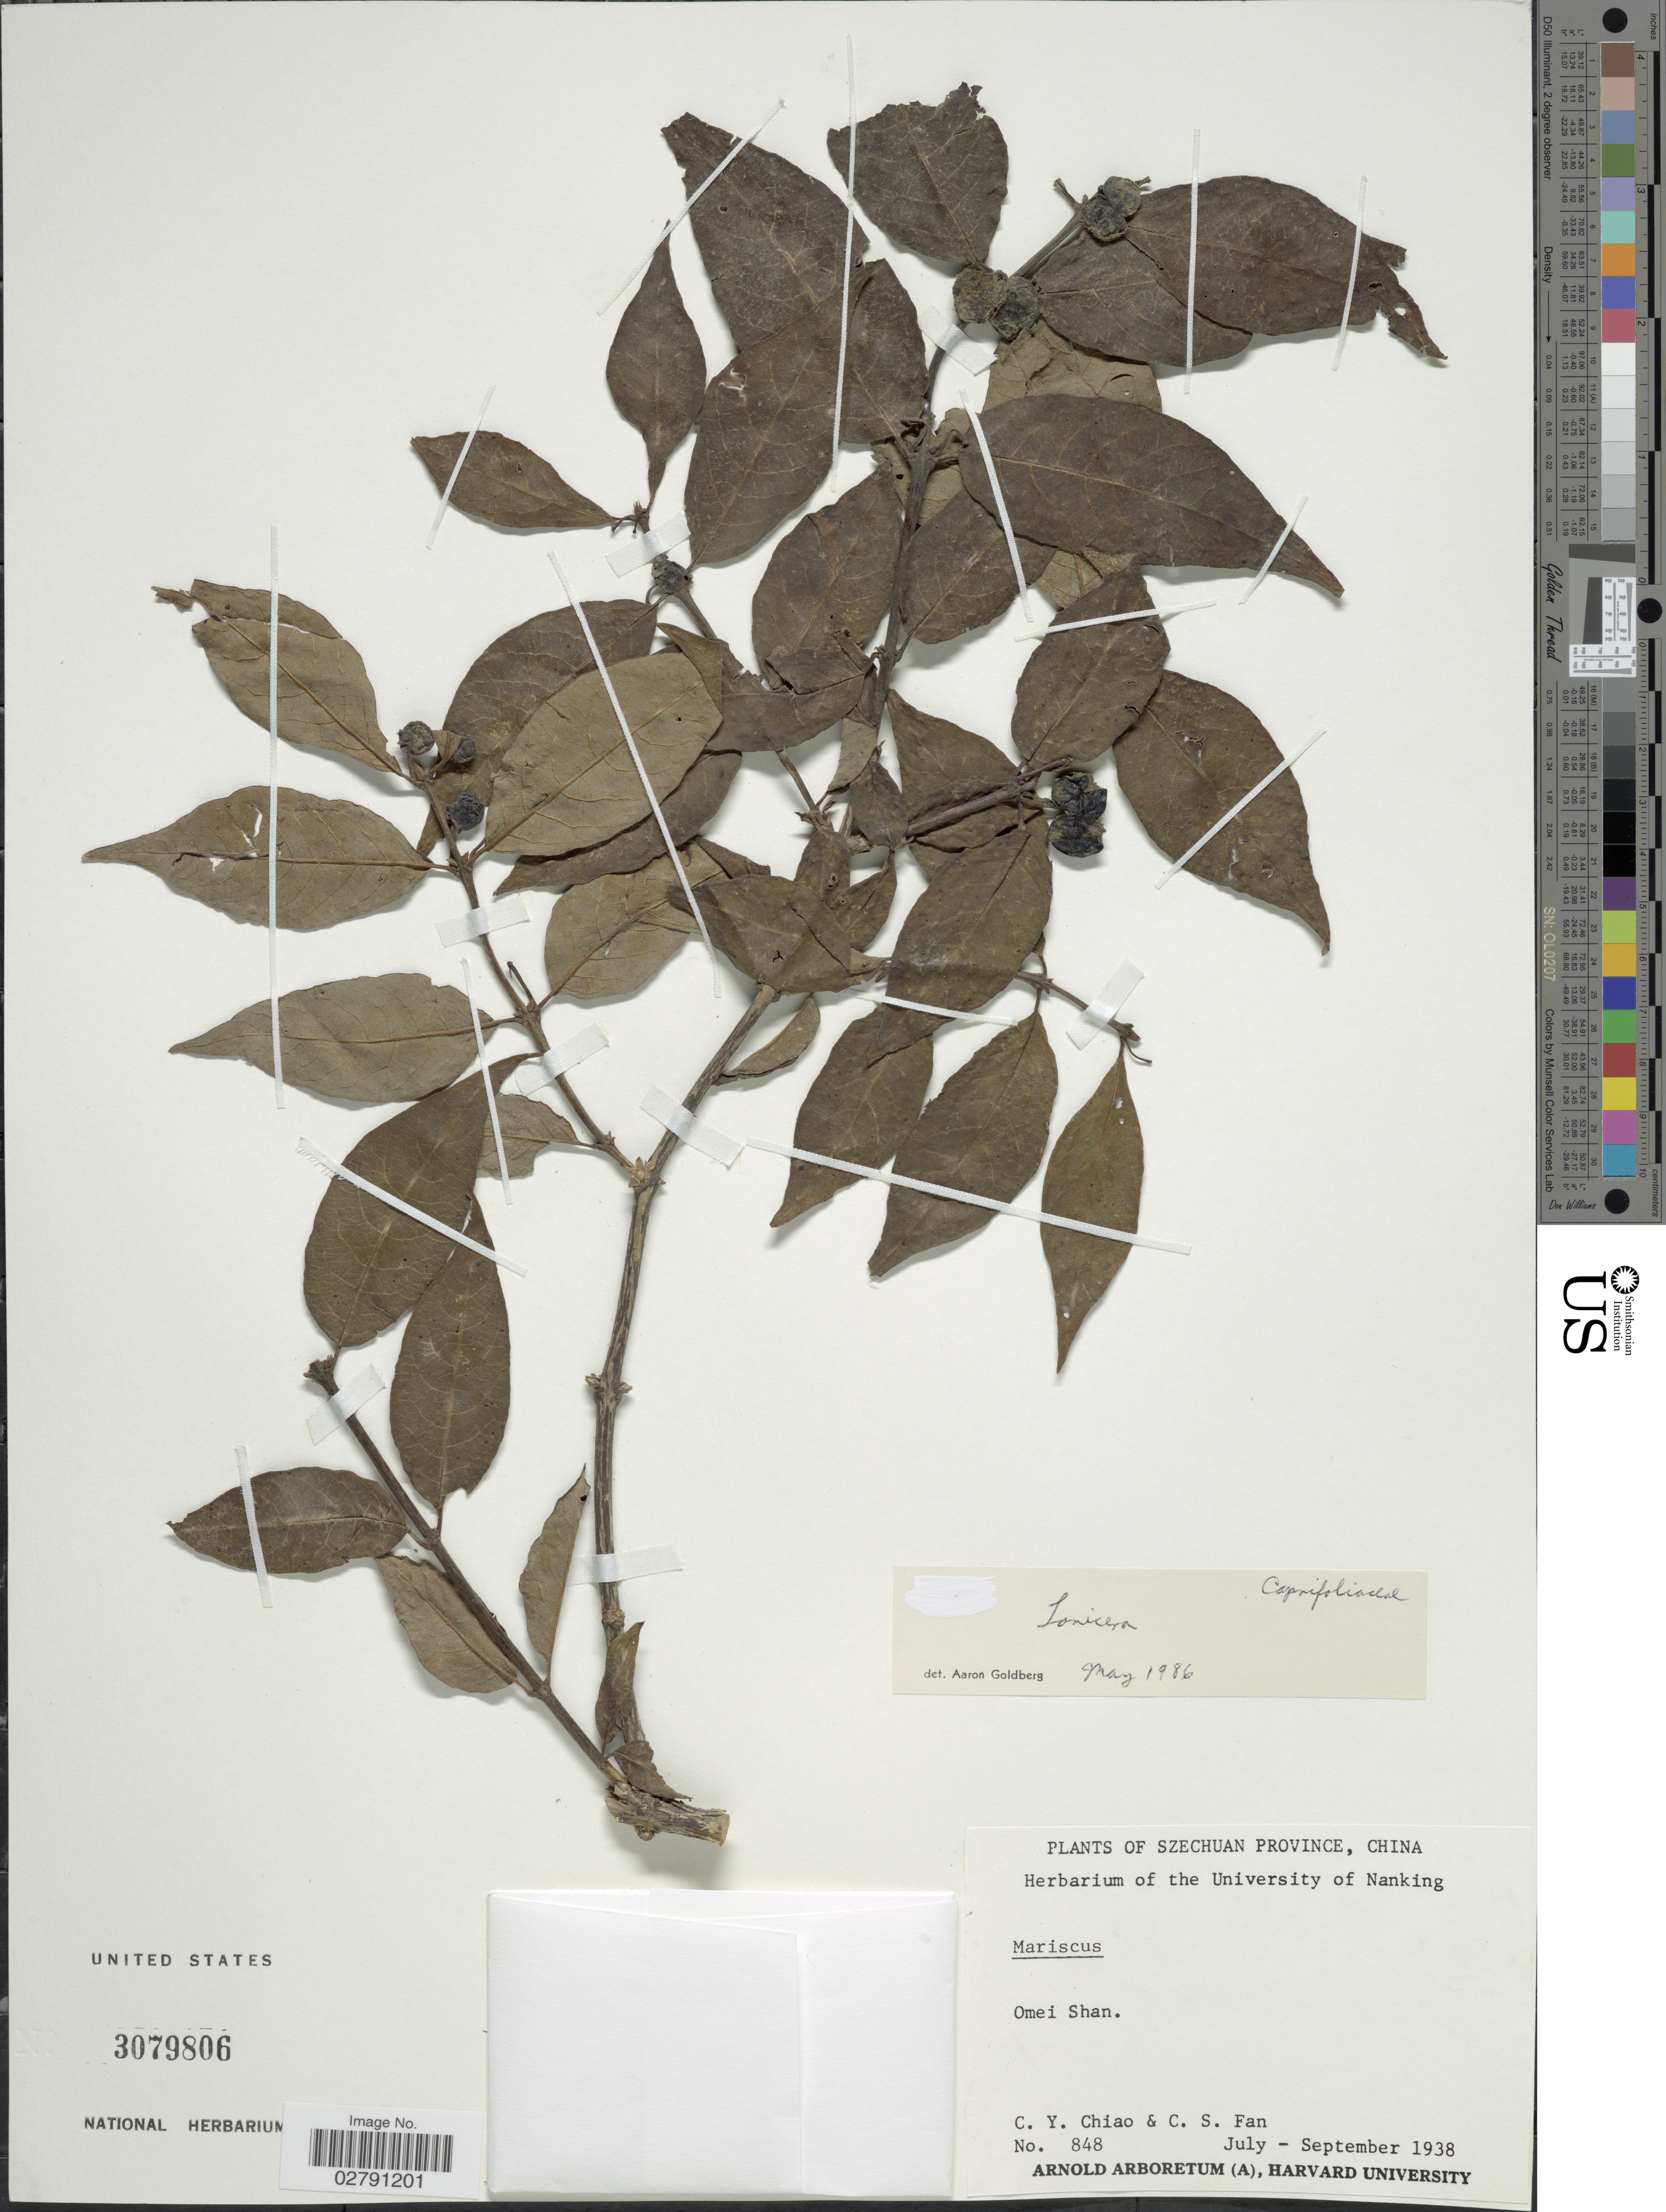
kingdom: Plantae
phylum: Tracheophyta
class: Magnoliopsida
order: Dipsacales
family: Caprifoliaceae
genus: Lonicera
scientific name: Lonicera sp.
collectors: C. Y. Chiao & C. S. Fan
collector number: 848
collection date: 1938-07/1938-09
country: China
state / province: Sichuan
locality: Szechuan Province. Omei Shan.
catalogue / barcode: US 3079806